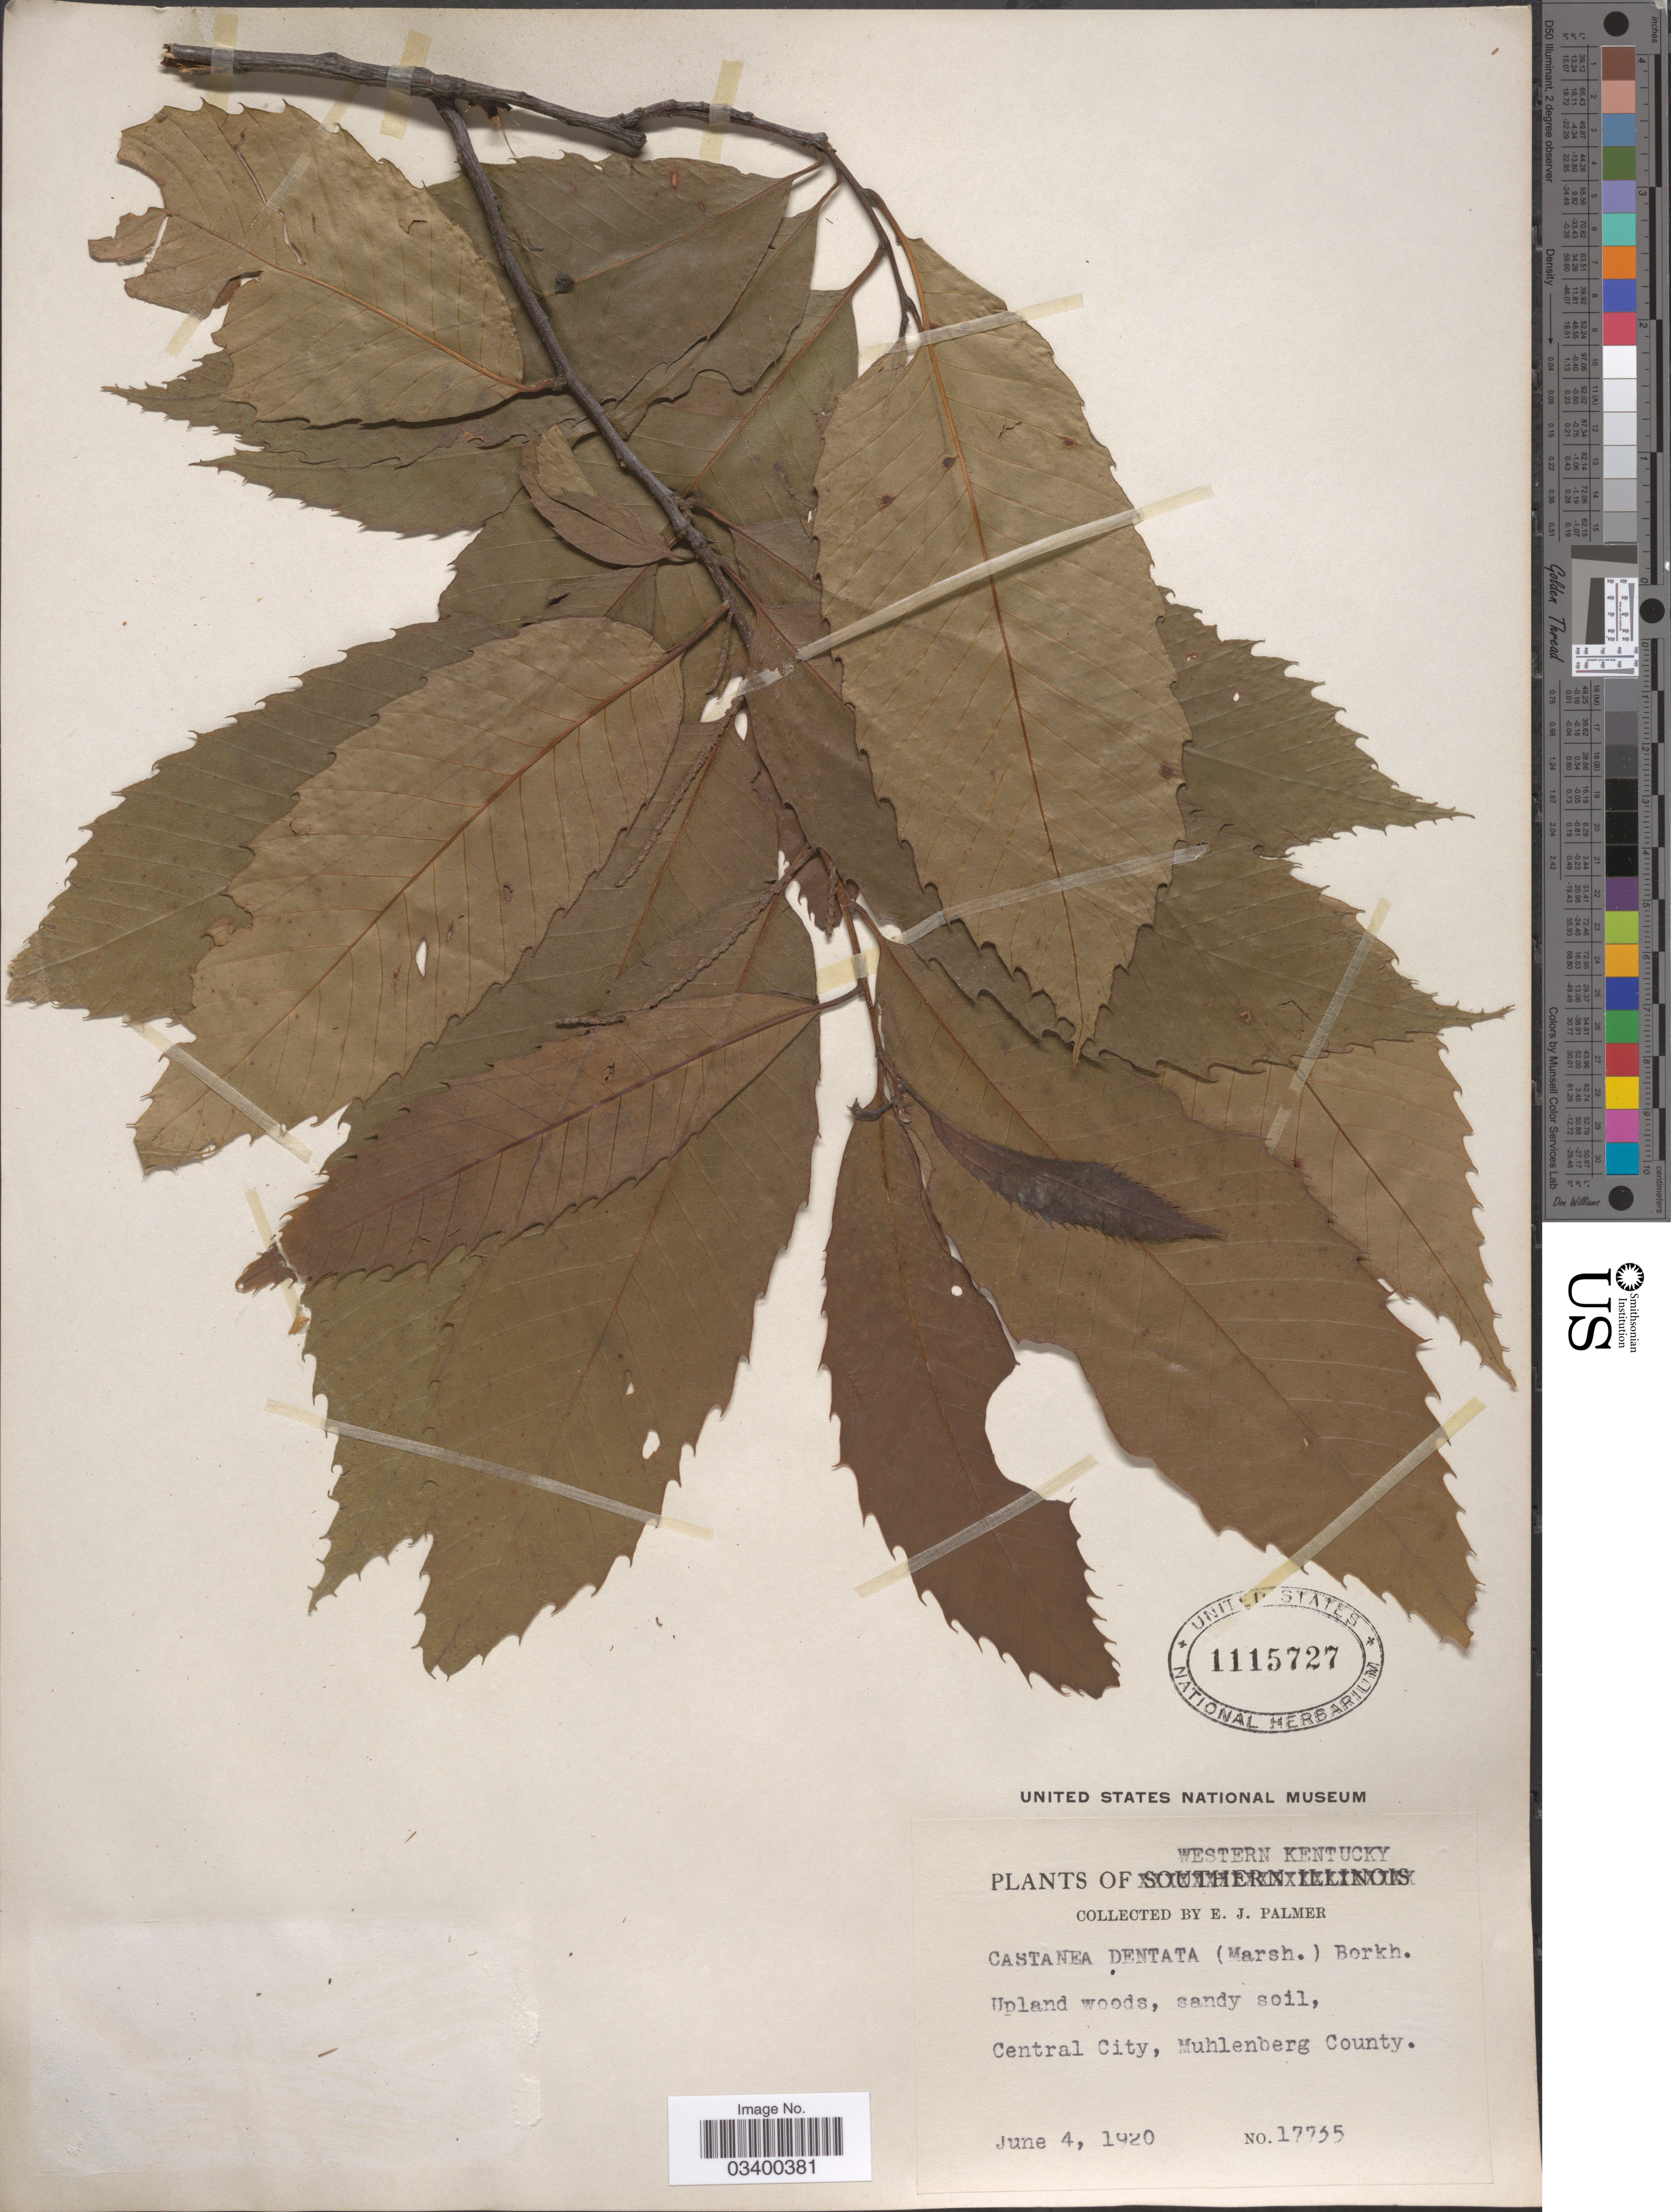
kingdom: Plantae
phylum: Tracheophyta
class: Magnoliopsida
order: Fagales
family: Fagaceae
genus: Castanea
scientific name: Castanea dentata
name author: (Marshall) Borkh.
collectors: E. J. Palmer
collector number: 17735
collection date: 1920-06-04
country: United States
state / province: Kentucky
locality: Western Kentucky. Central City, Muhlenberg County.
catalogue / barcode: US 1115727